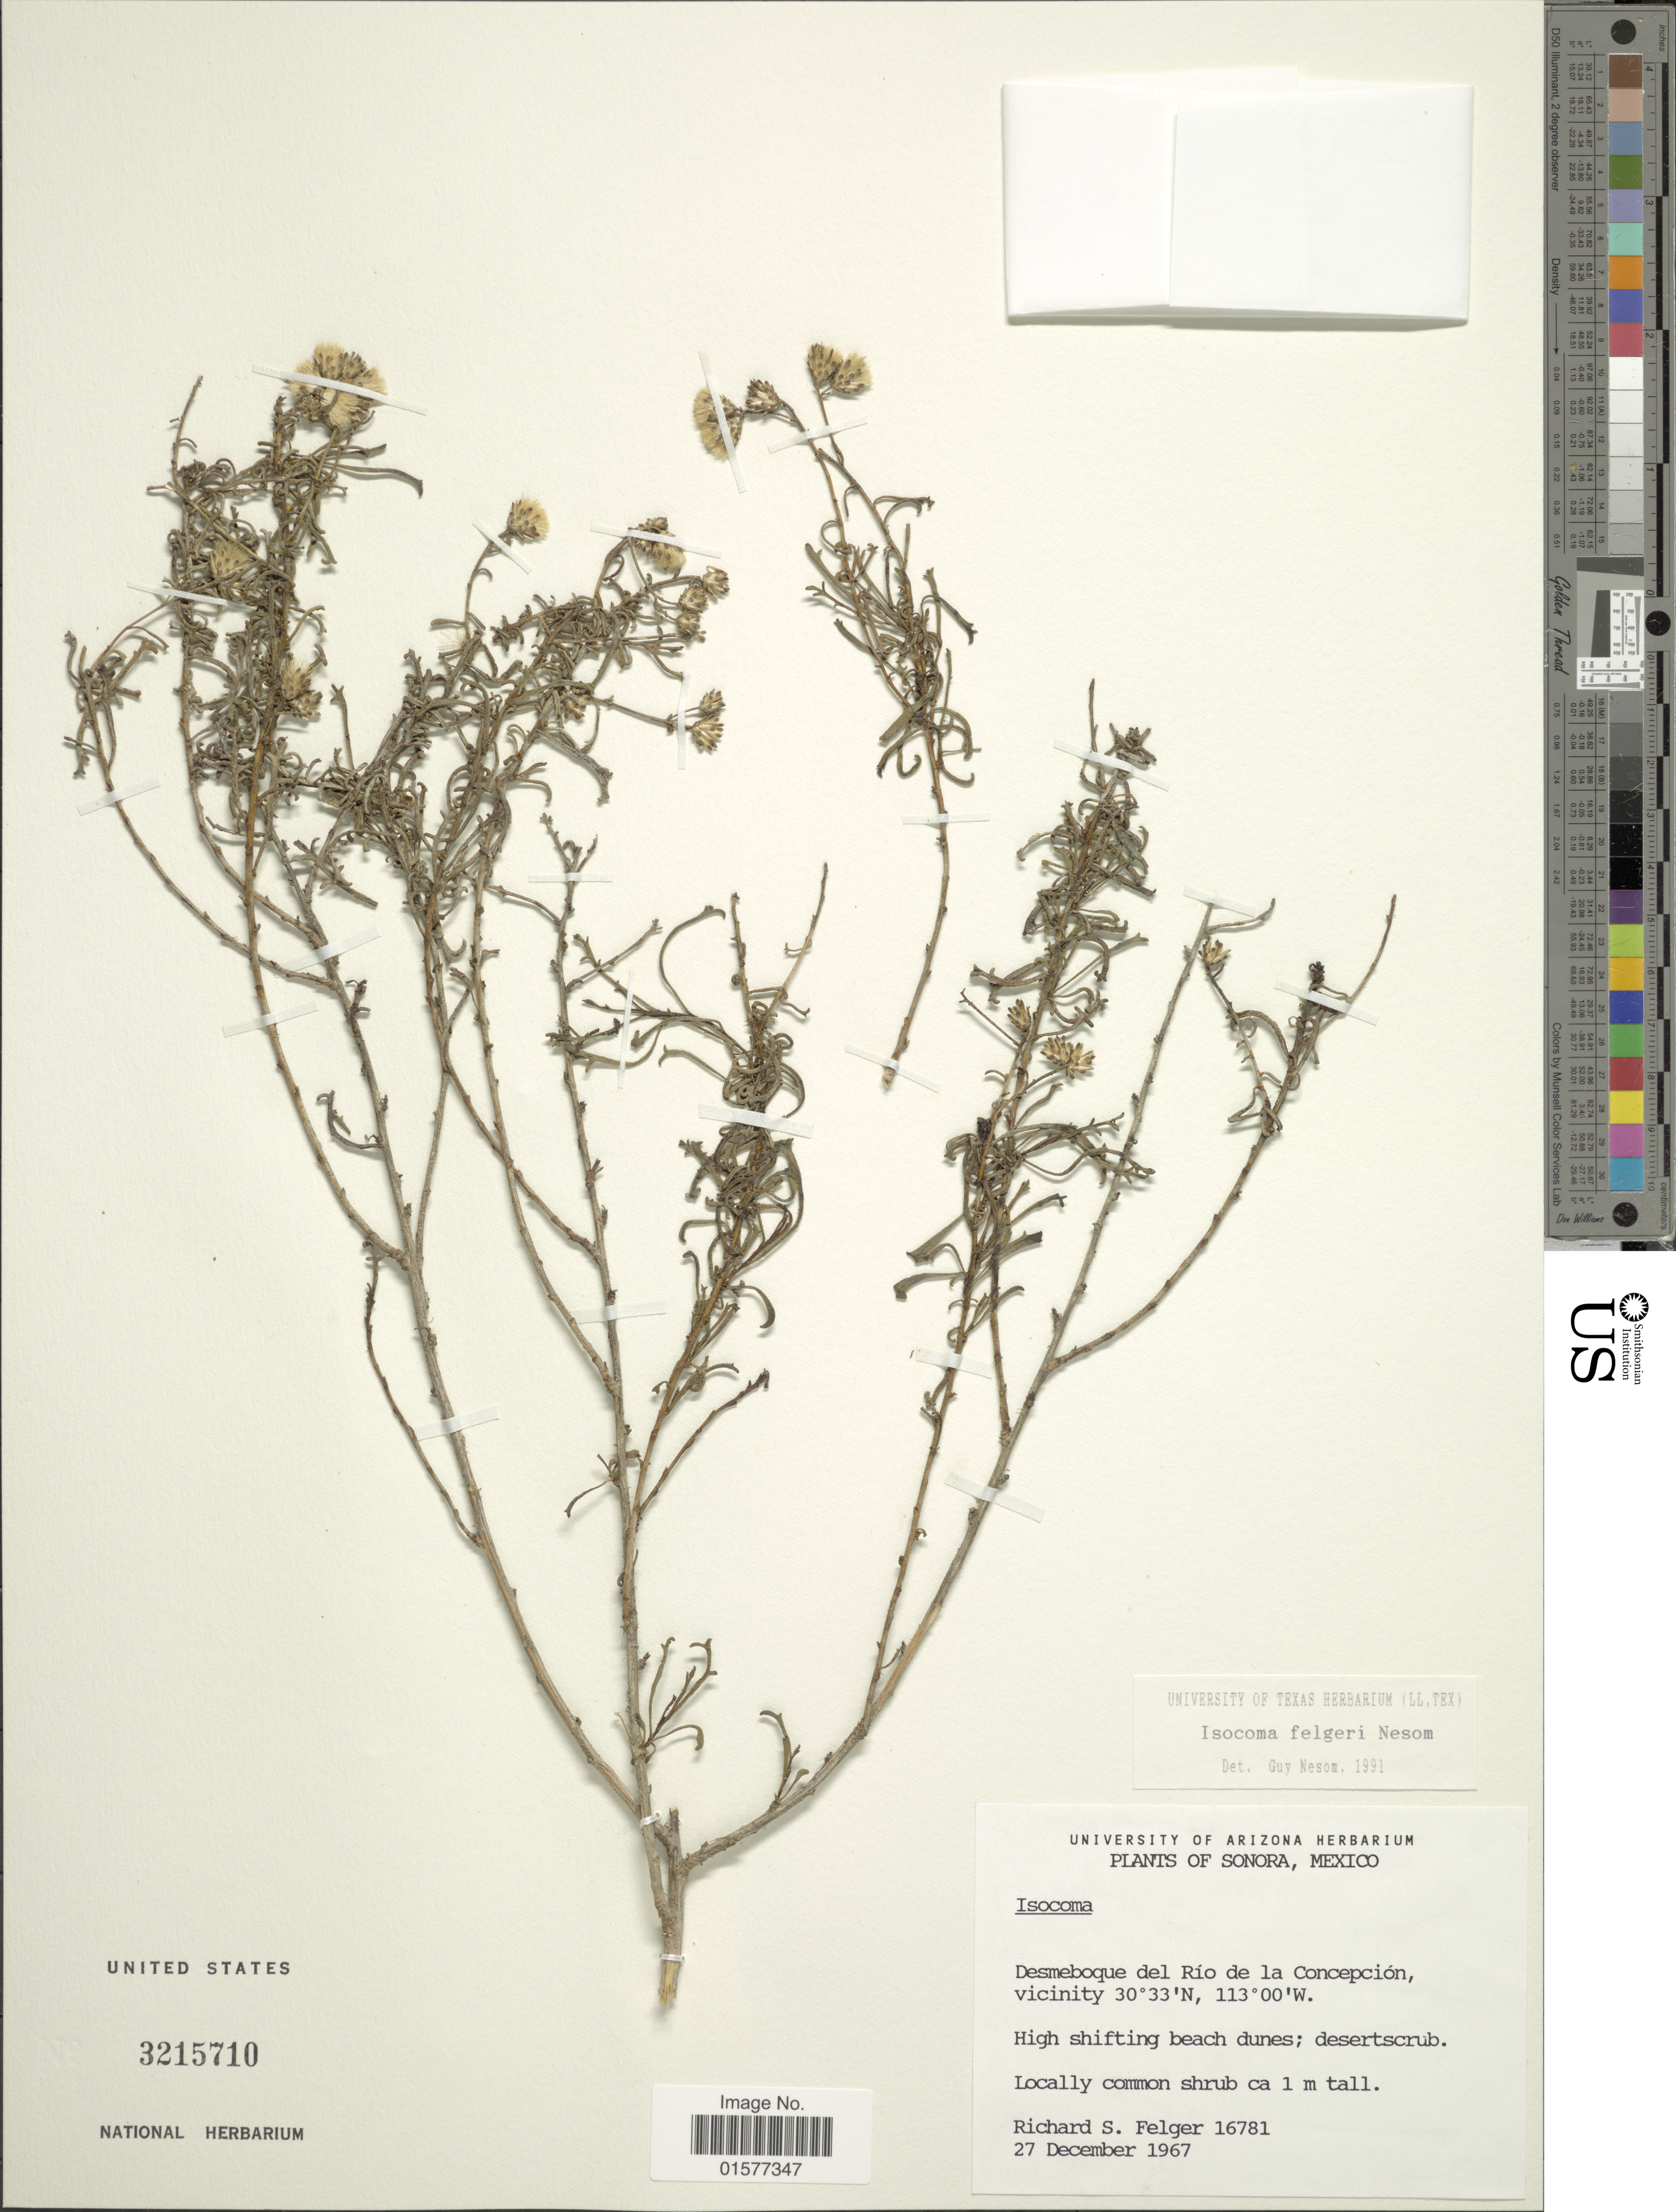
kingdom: Plantae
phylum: Tracheophyta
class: Magnoliopsida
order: Asterales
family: Asteraceae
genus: Isocoma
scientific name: Isocoma felgeri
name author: G.L. Nesom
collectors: R. S. Felger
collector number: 16781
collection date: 1967-12-27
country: Mexico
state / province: Sonora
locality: Sonora, Desmeboque de Rio de la Concepcion, vicinity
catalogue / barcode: US 3215710